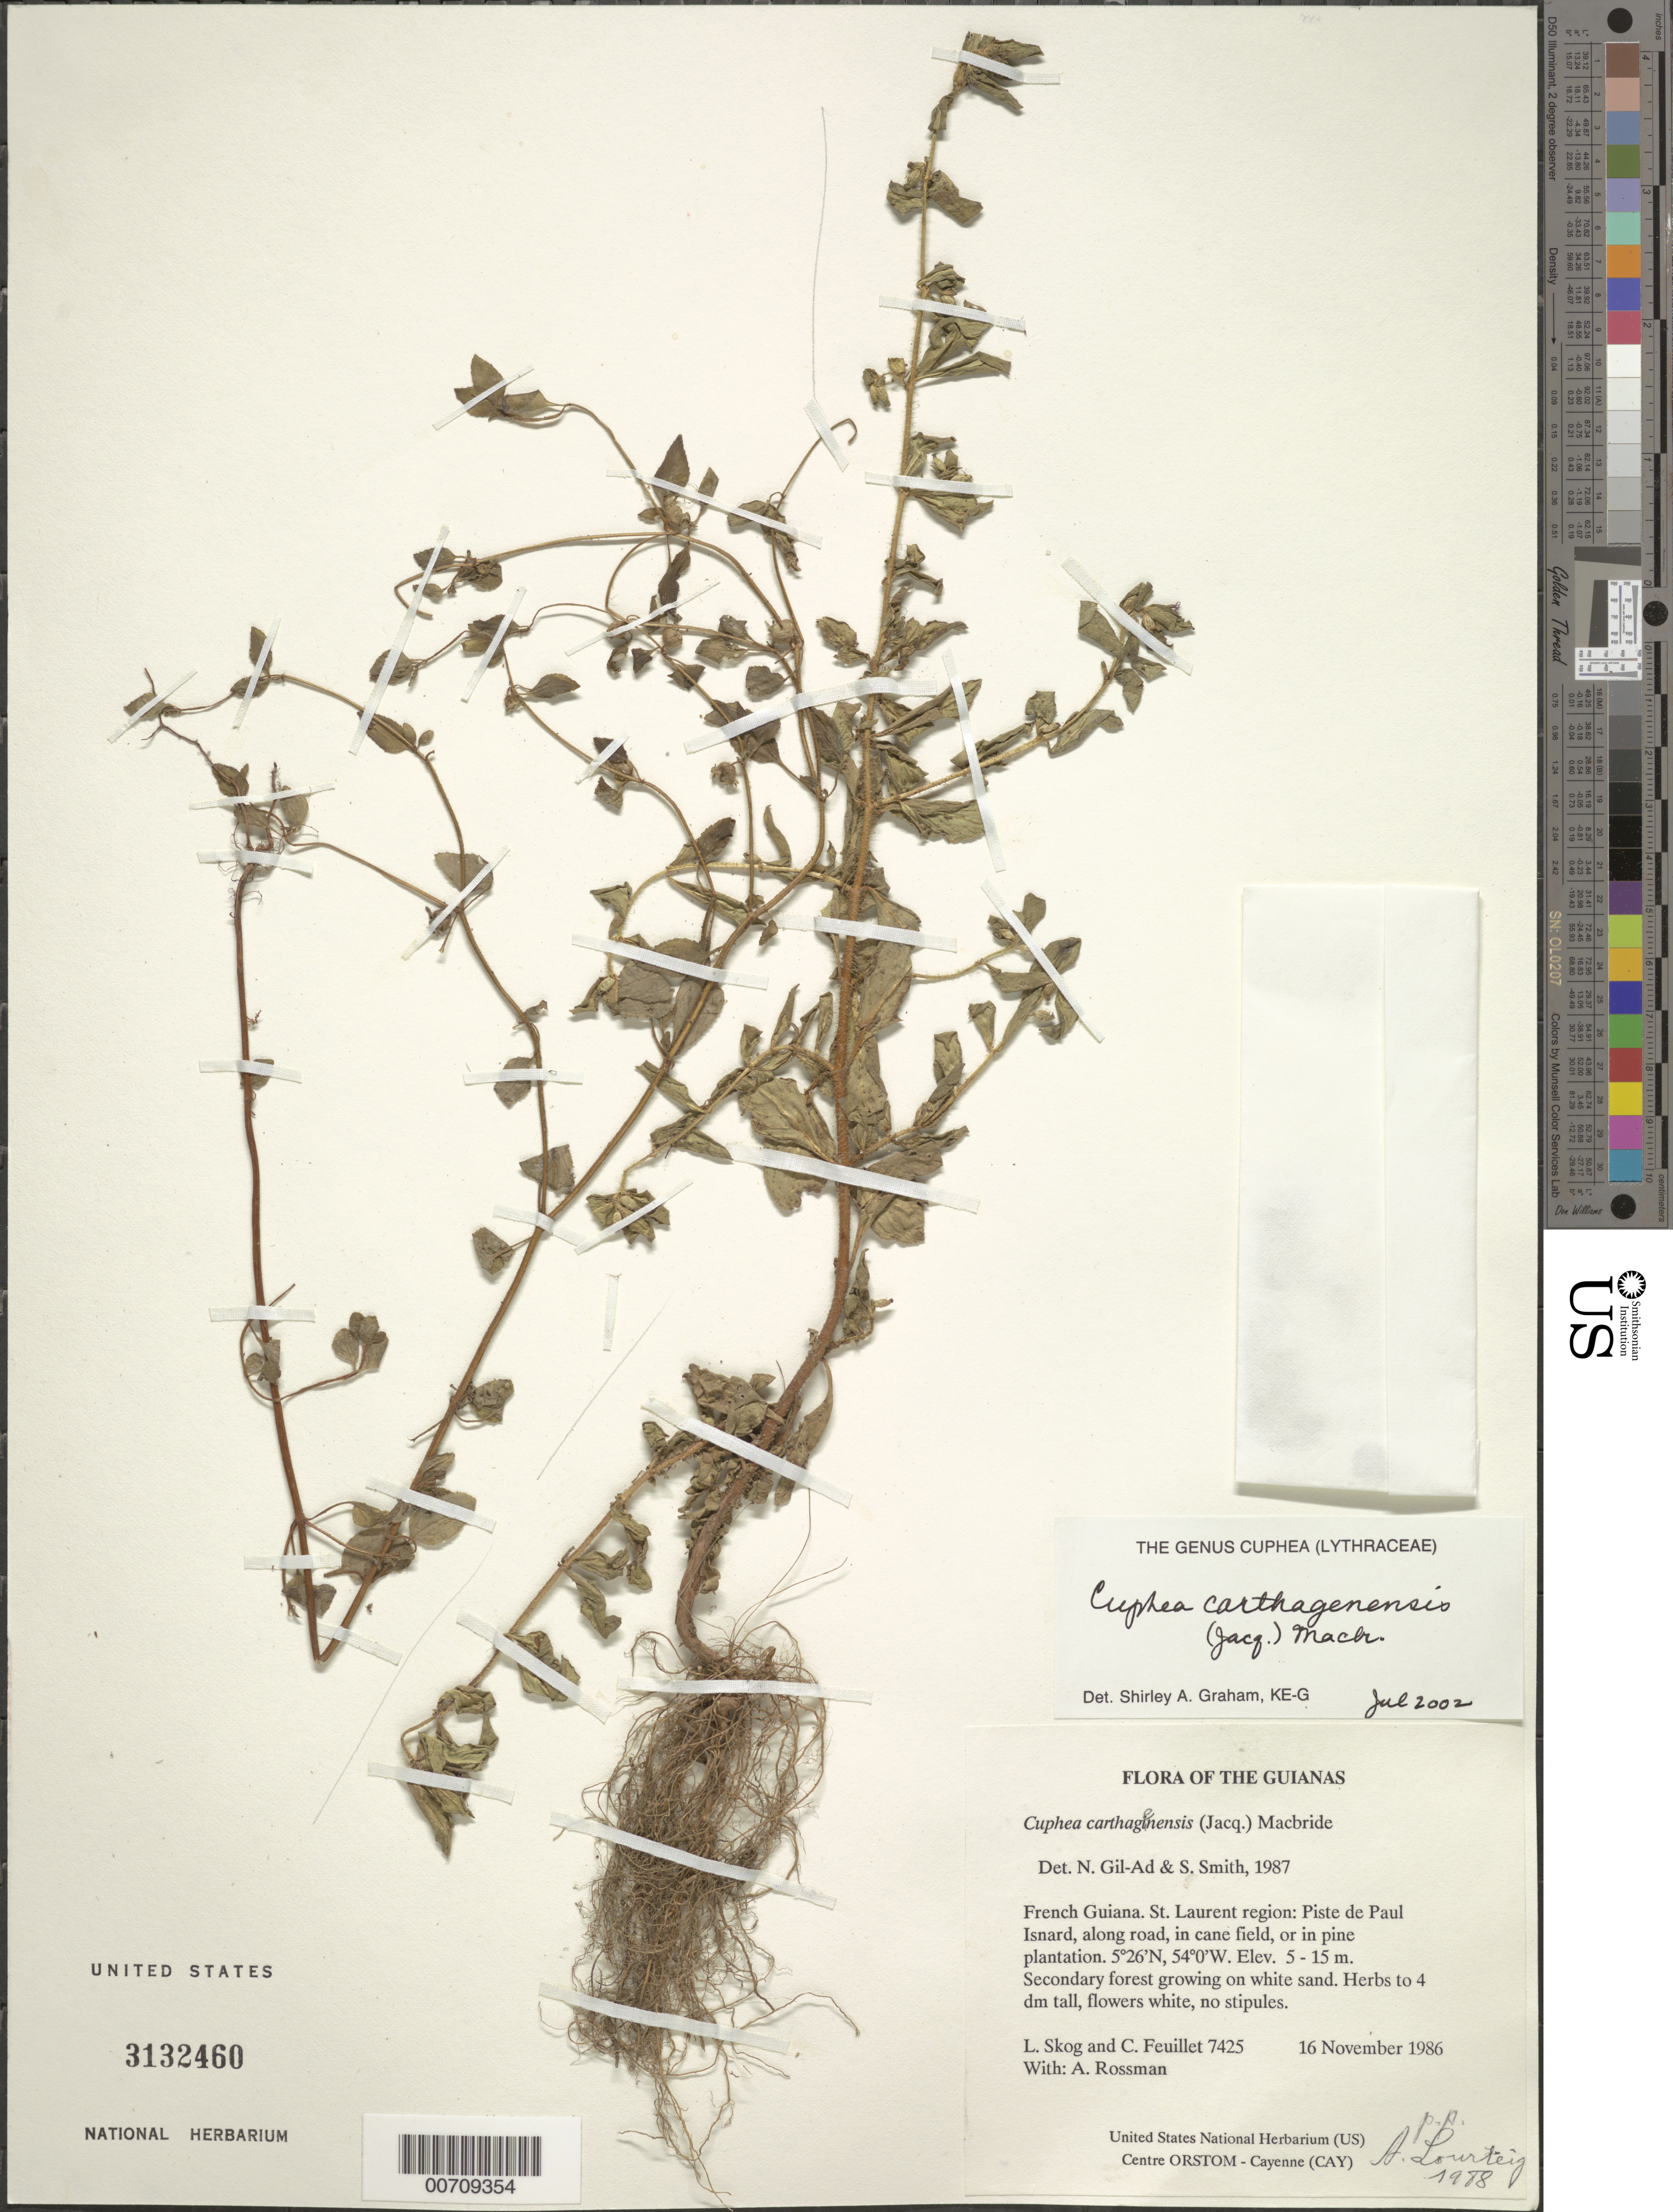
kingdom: Plantae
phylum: Tracheophyta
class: Magnoliopsida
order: Myrtales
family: Lythraceae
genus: Cuphea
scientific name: Cuphea carthagenensis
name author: (Jacq.) J.F. Macbr.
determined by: Graham, Shirley Ann Tousch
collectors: L. E. Skog, C. Feuillet & A. Rossman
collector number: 7425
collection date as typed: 16 November 1986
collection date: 1986-11-16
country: French Guiana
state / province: Saint-Laurent-du-Maroni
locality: Piste de Paul Isnard, along road, in cane field, or in pine plantation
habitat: Secondary forest growing on white sand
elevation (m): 5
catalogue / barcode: US 3132460